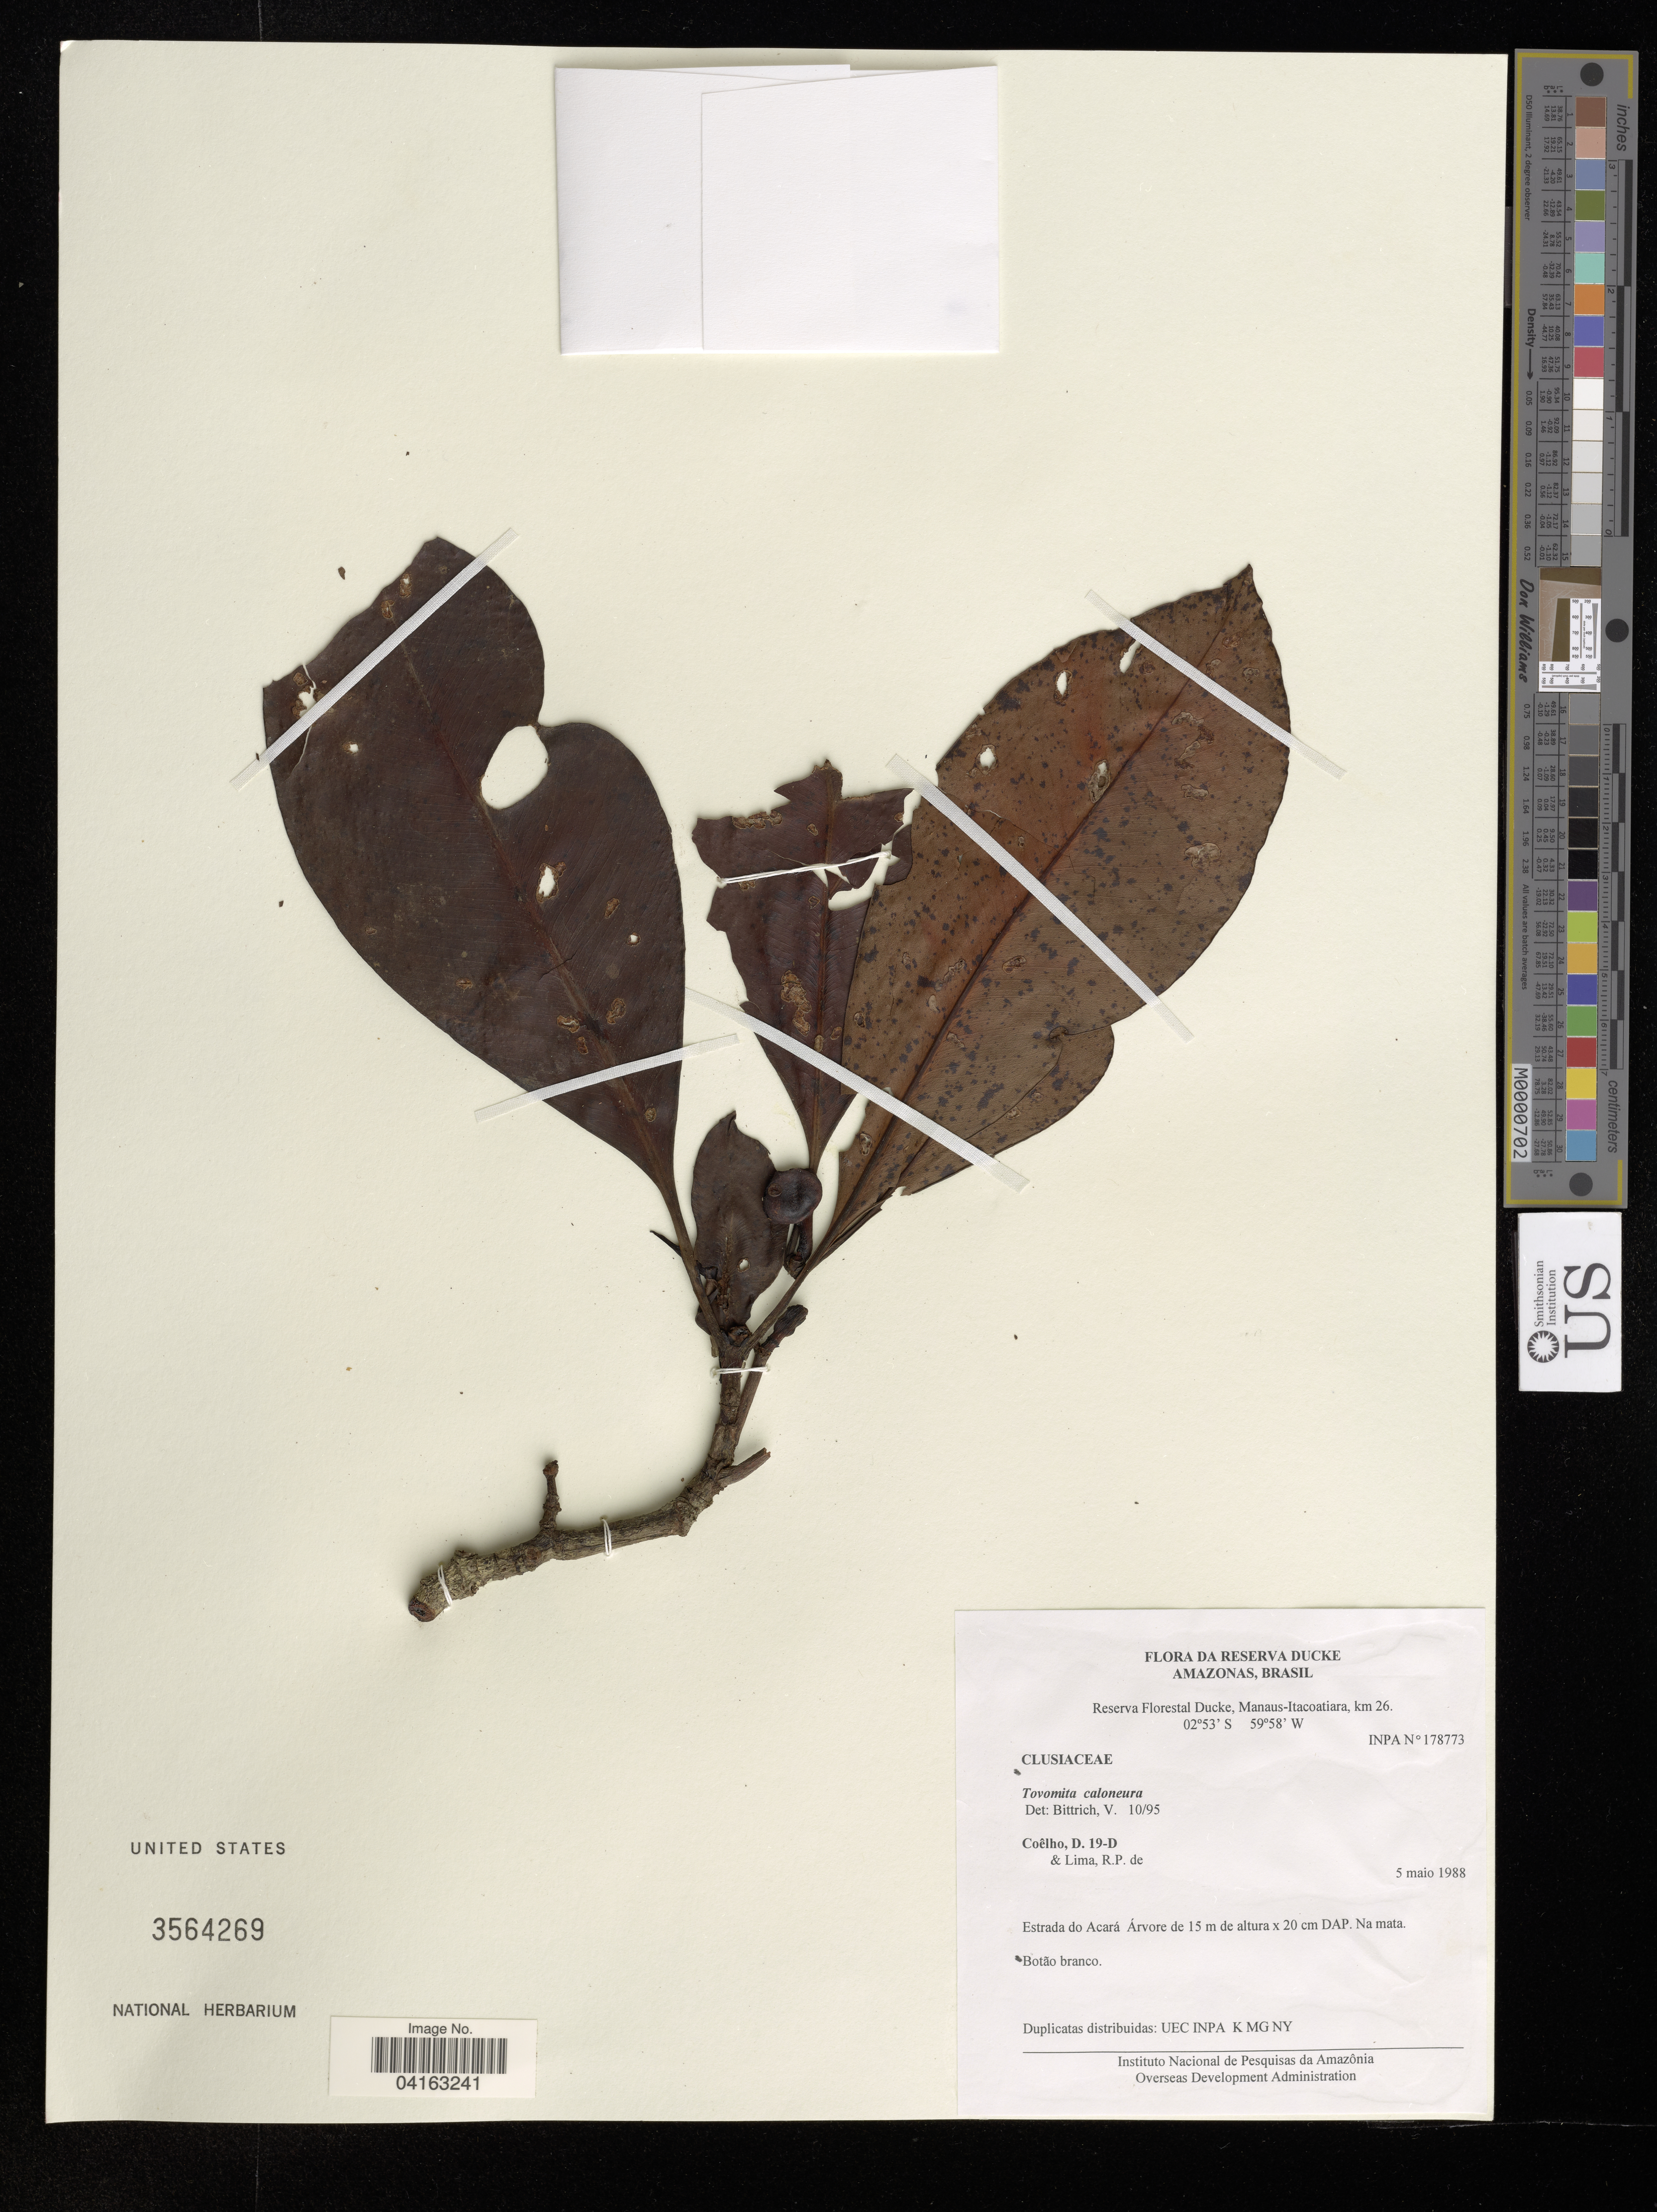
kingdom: Plantae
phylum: Tracheophyta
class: Magnoliopsida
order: Malpighiales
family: Clusiaceae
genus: Tovomita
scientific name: Tovomita caloneura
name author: A.C. Sm.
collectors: D. Coelho & R. P. Lima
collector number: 19-D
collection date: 1988-05-05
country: Brazil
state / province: Amazonas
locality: Reserva Florestal Ducke, Manaus-Itacoatiara, km 26.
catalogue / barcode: US 3564269